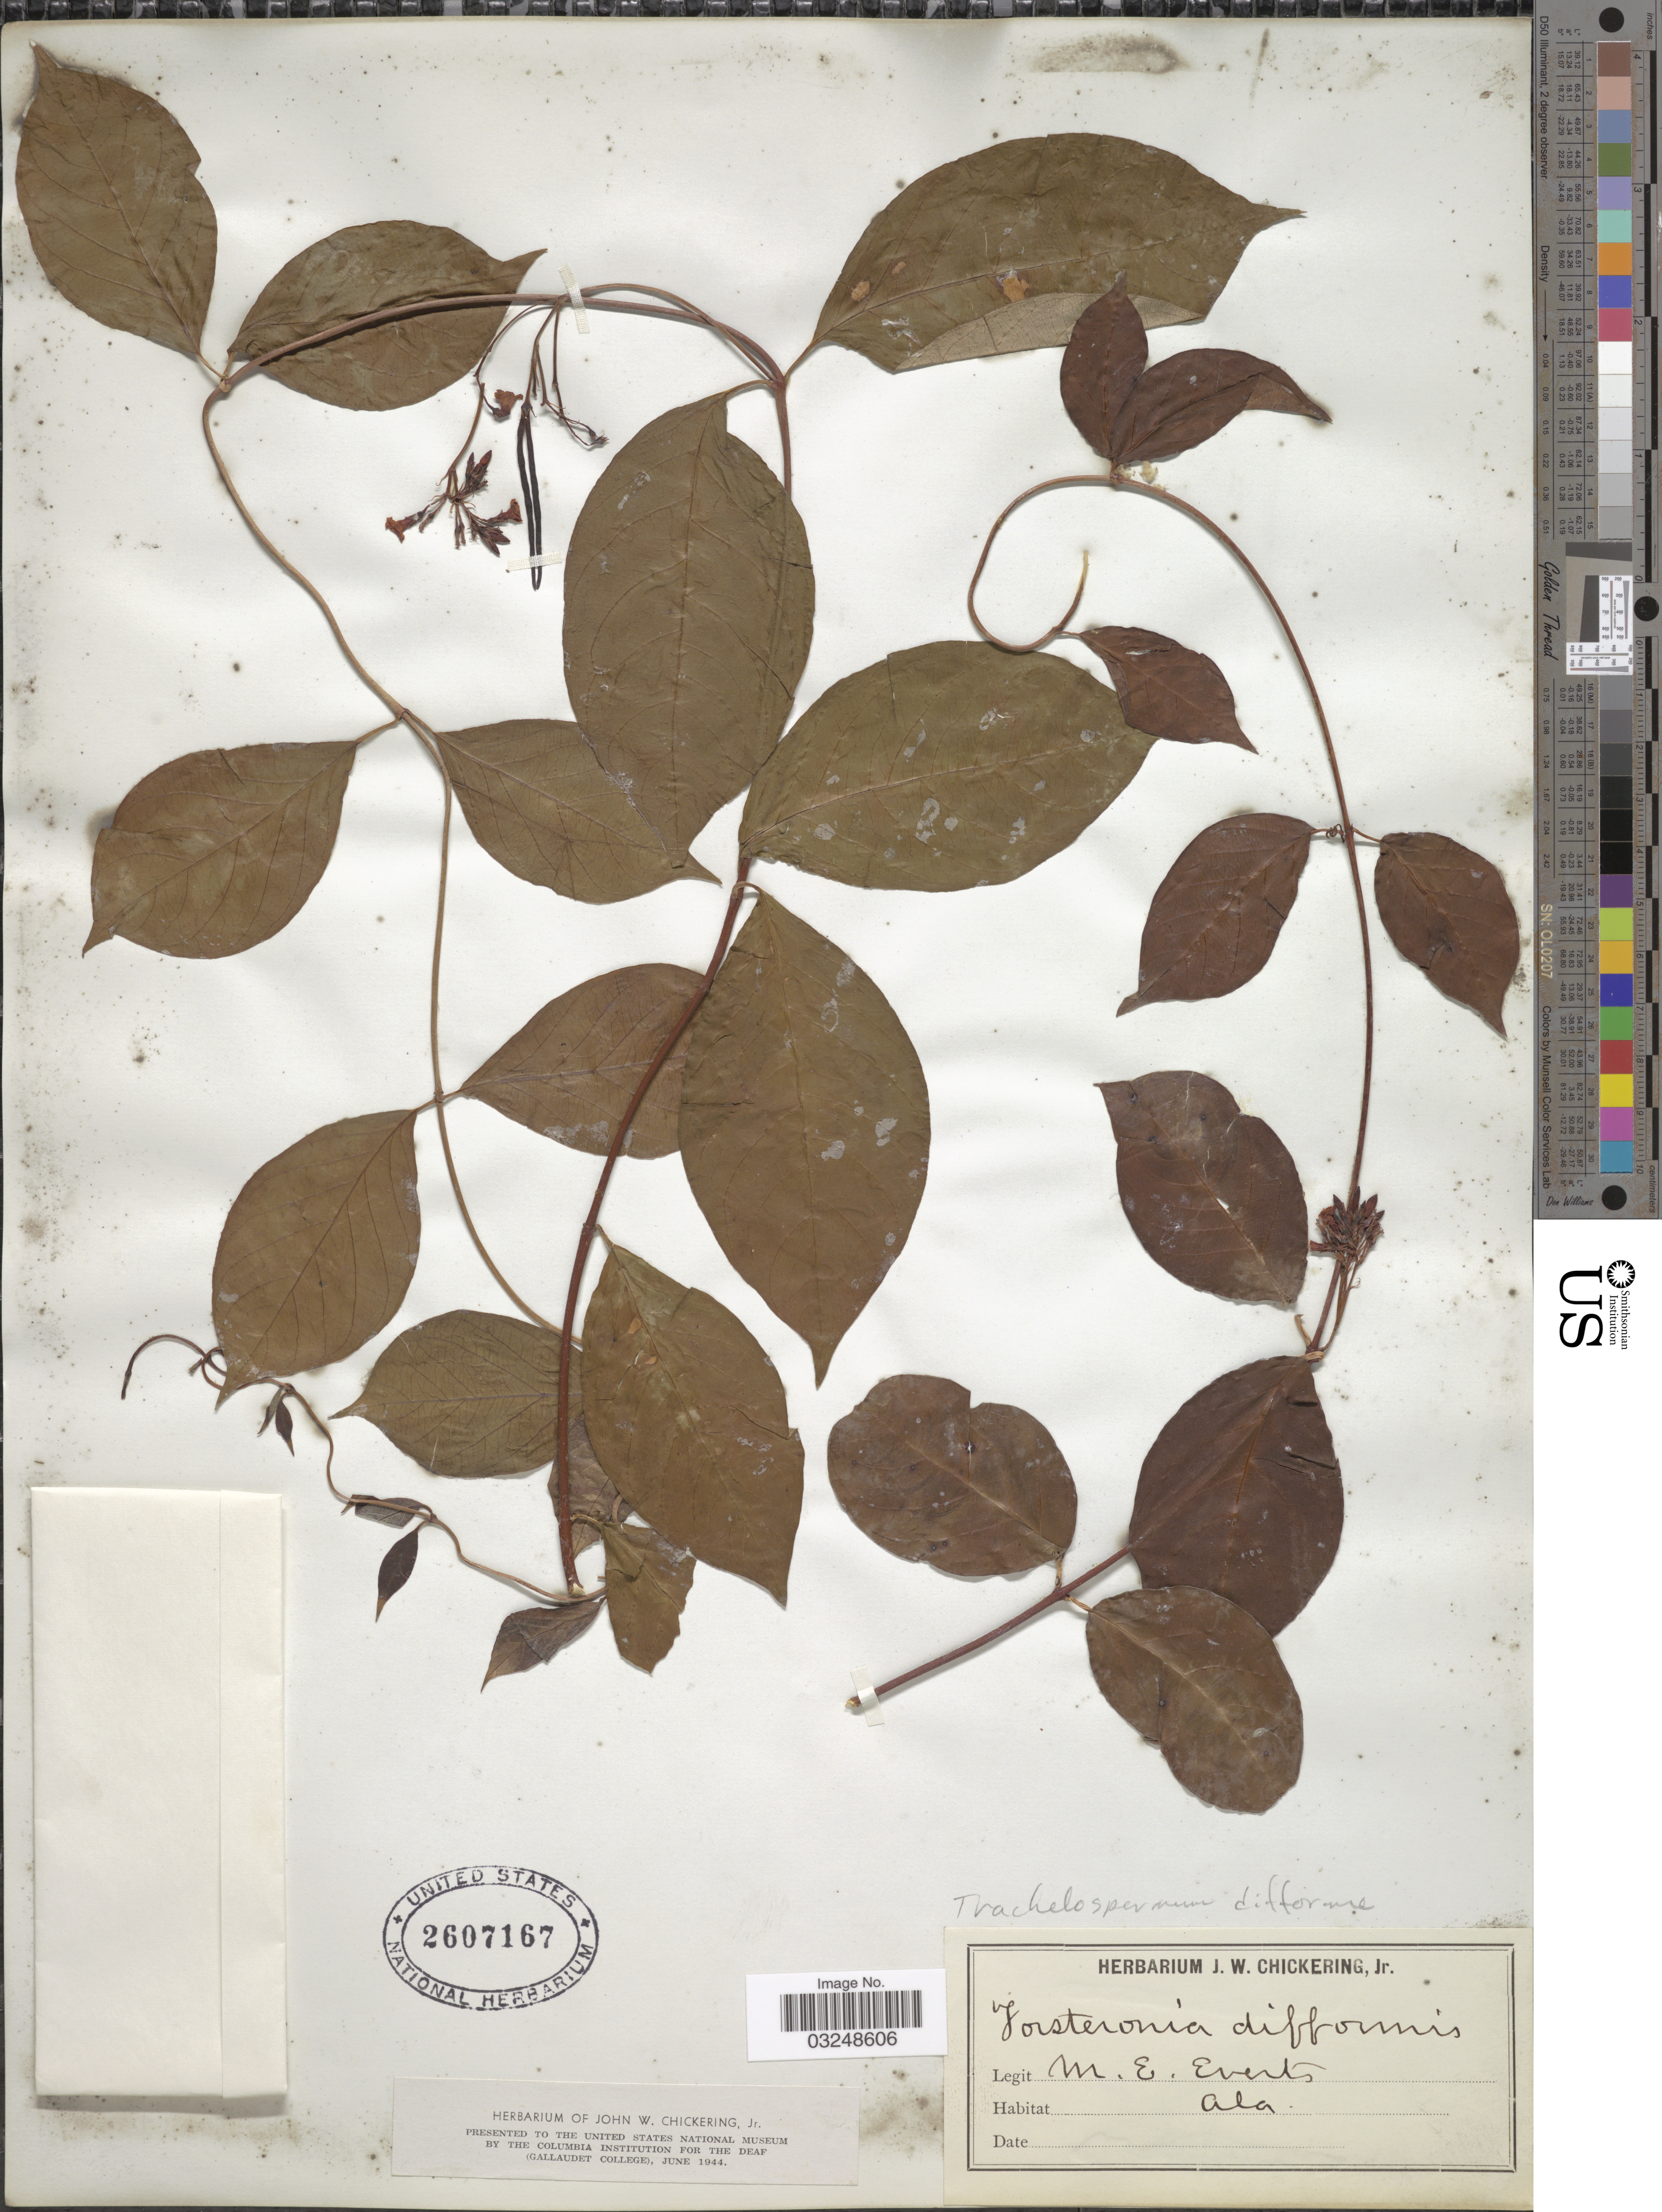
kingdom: Plantae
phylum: Tracheophyta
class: Magnoliopsida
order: Gentianales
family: Apocynaceae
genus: Trachelospermum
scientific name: Trachelospermum difforme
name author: (Walter) A. Gray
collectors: M. Everts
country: United States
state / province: Alabama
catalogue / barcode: US 2607167